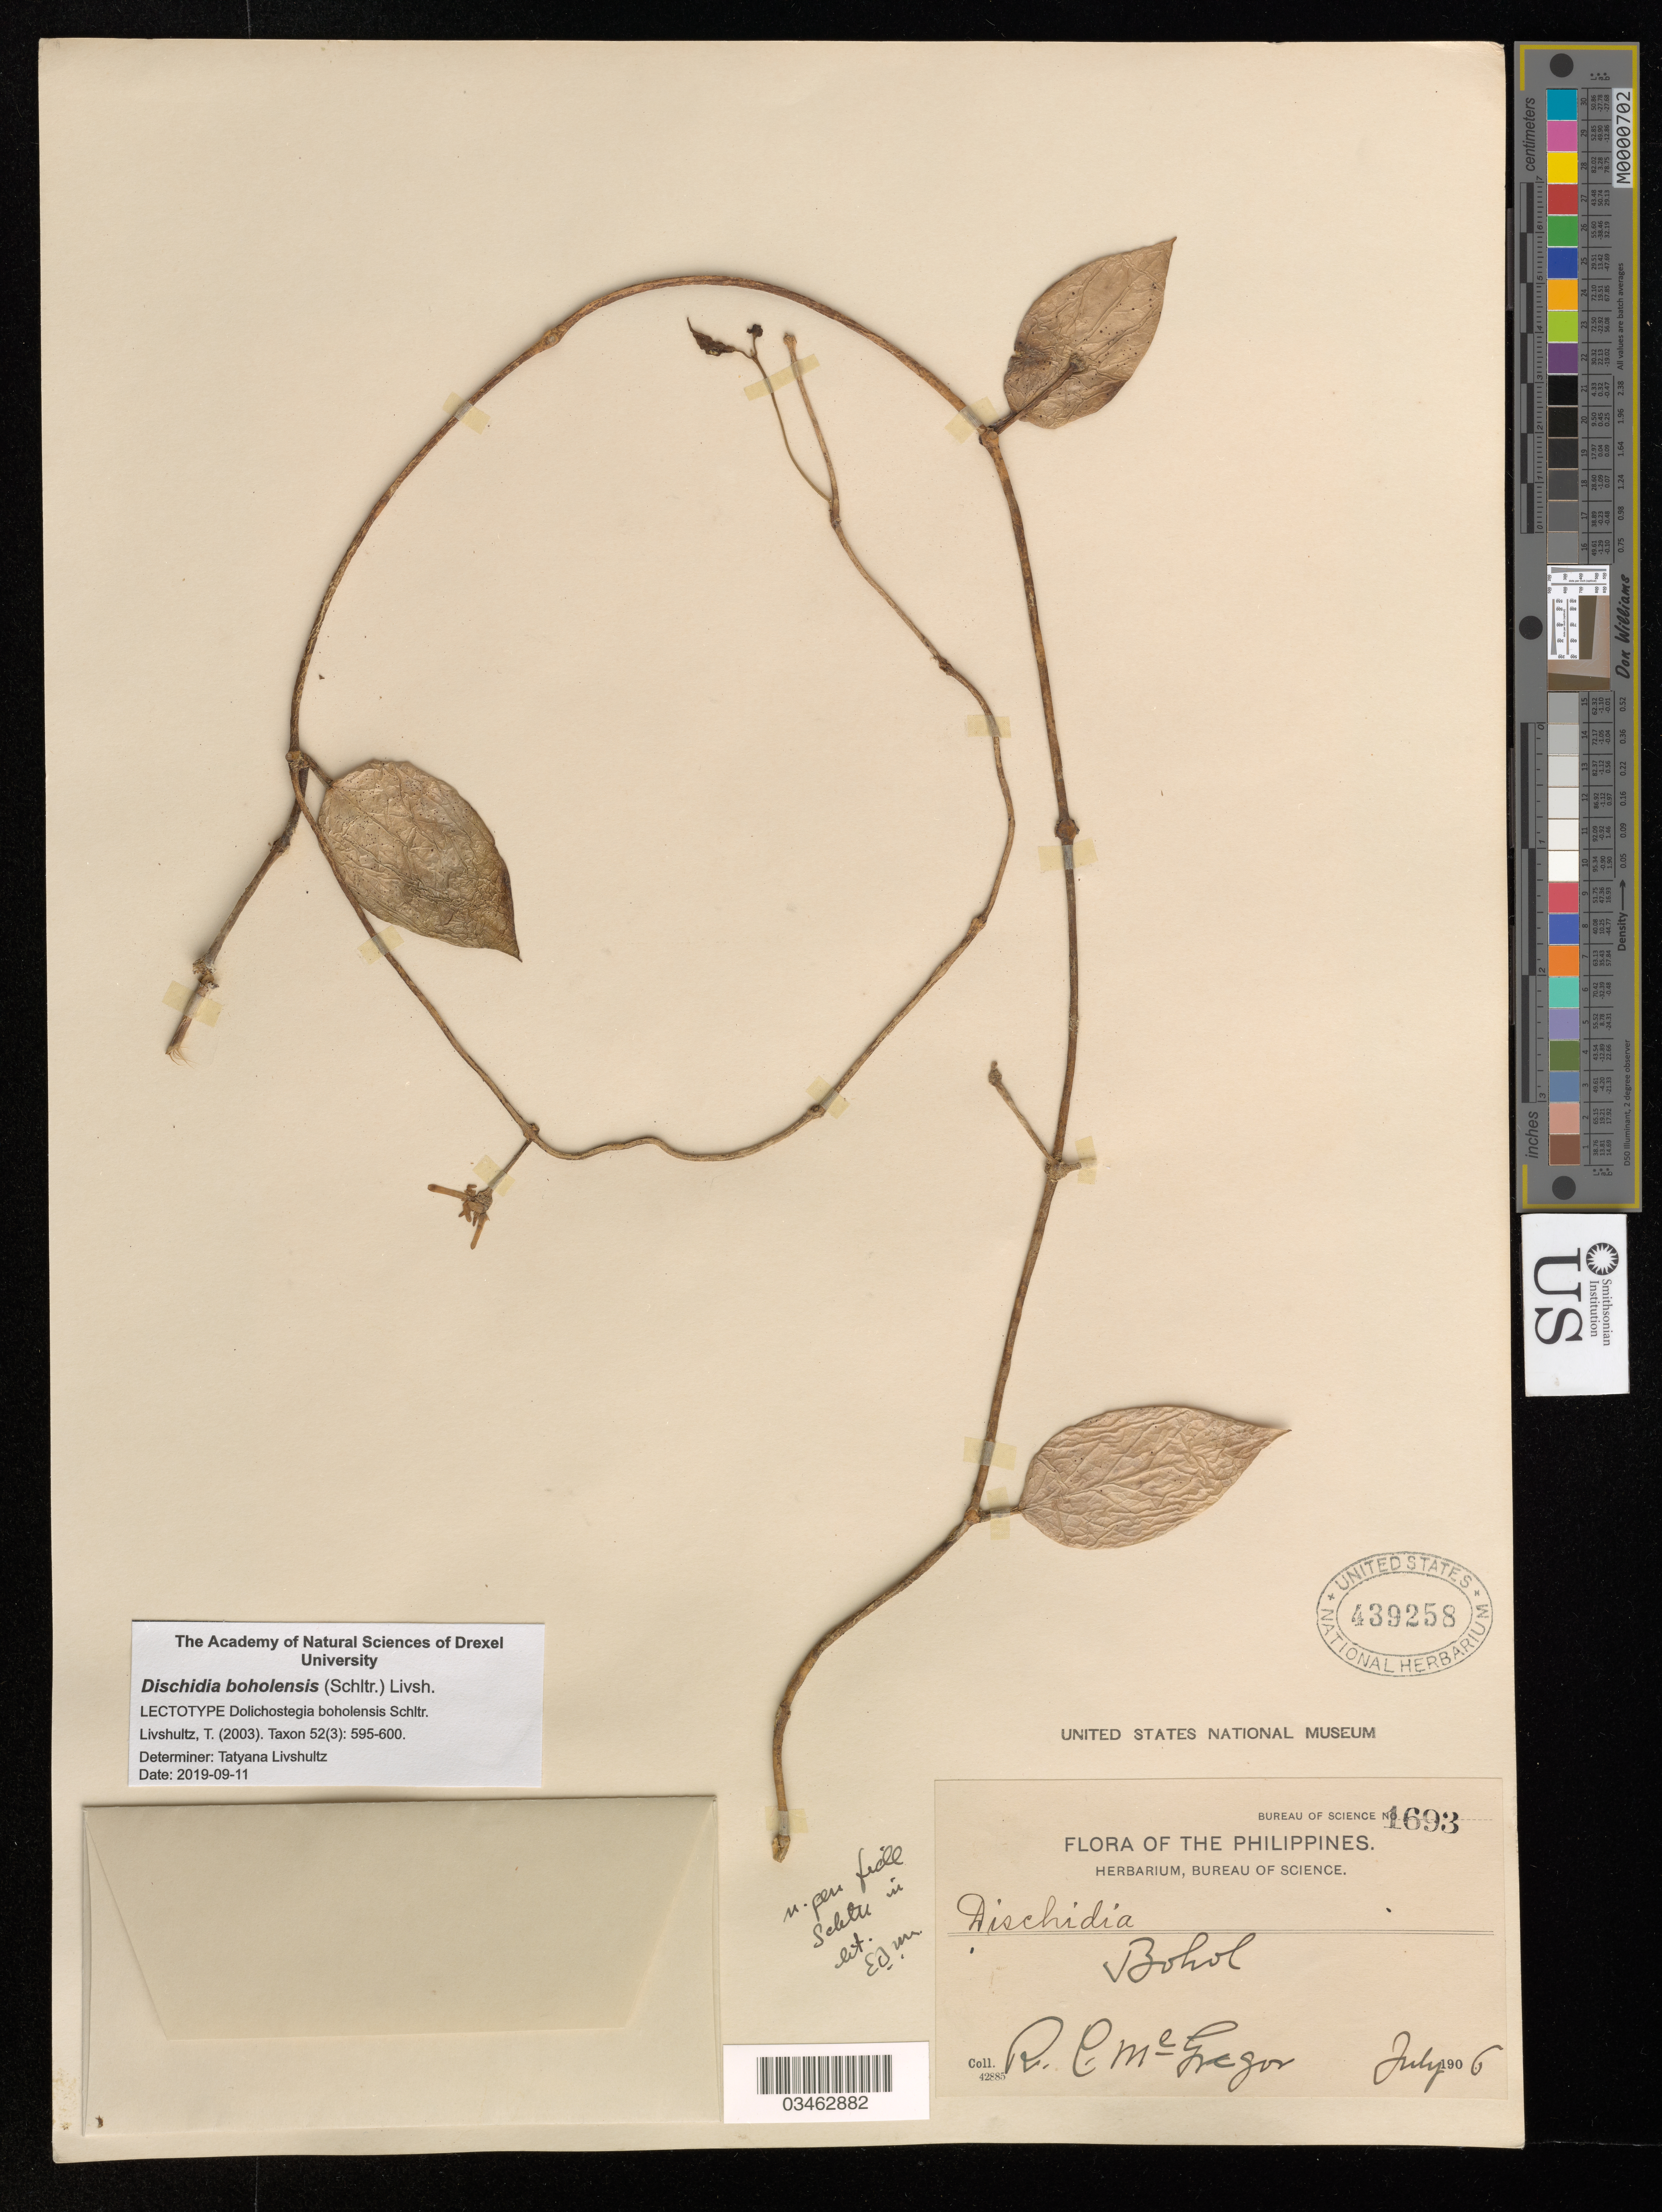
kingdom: Plantae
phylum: Tracheophyta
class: Magnoliopsida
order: Gentianales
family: Apocynaceae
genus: Dischidia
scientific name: Dischidia boholensis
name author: (Schltr.) Livsh.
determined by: Livshultz, T., (PH), Academy of Natural Sciences of Philadelphia (UNITED STATES)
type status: Lectotype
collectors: R. C. McGregor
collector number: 1693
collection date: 1906-07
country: Philippines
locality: Bohol.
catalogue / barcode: US 439258